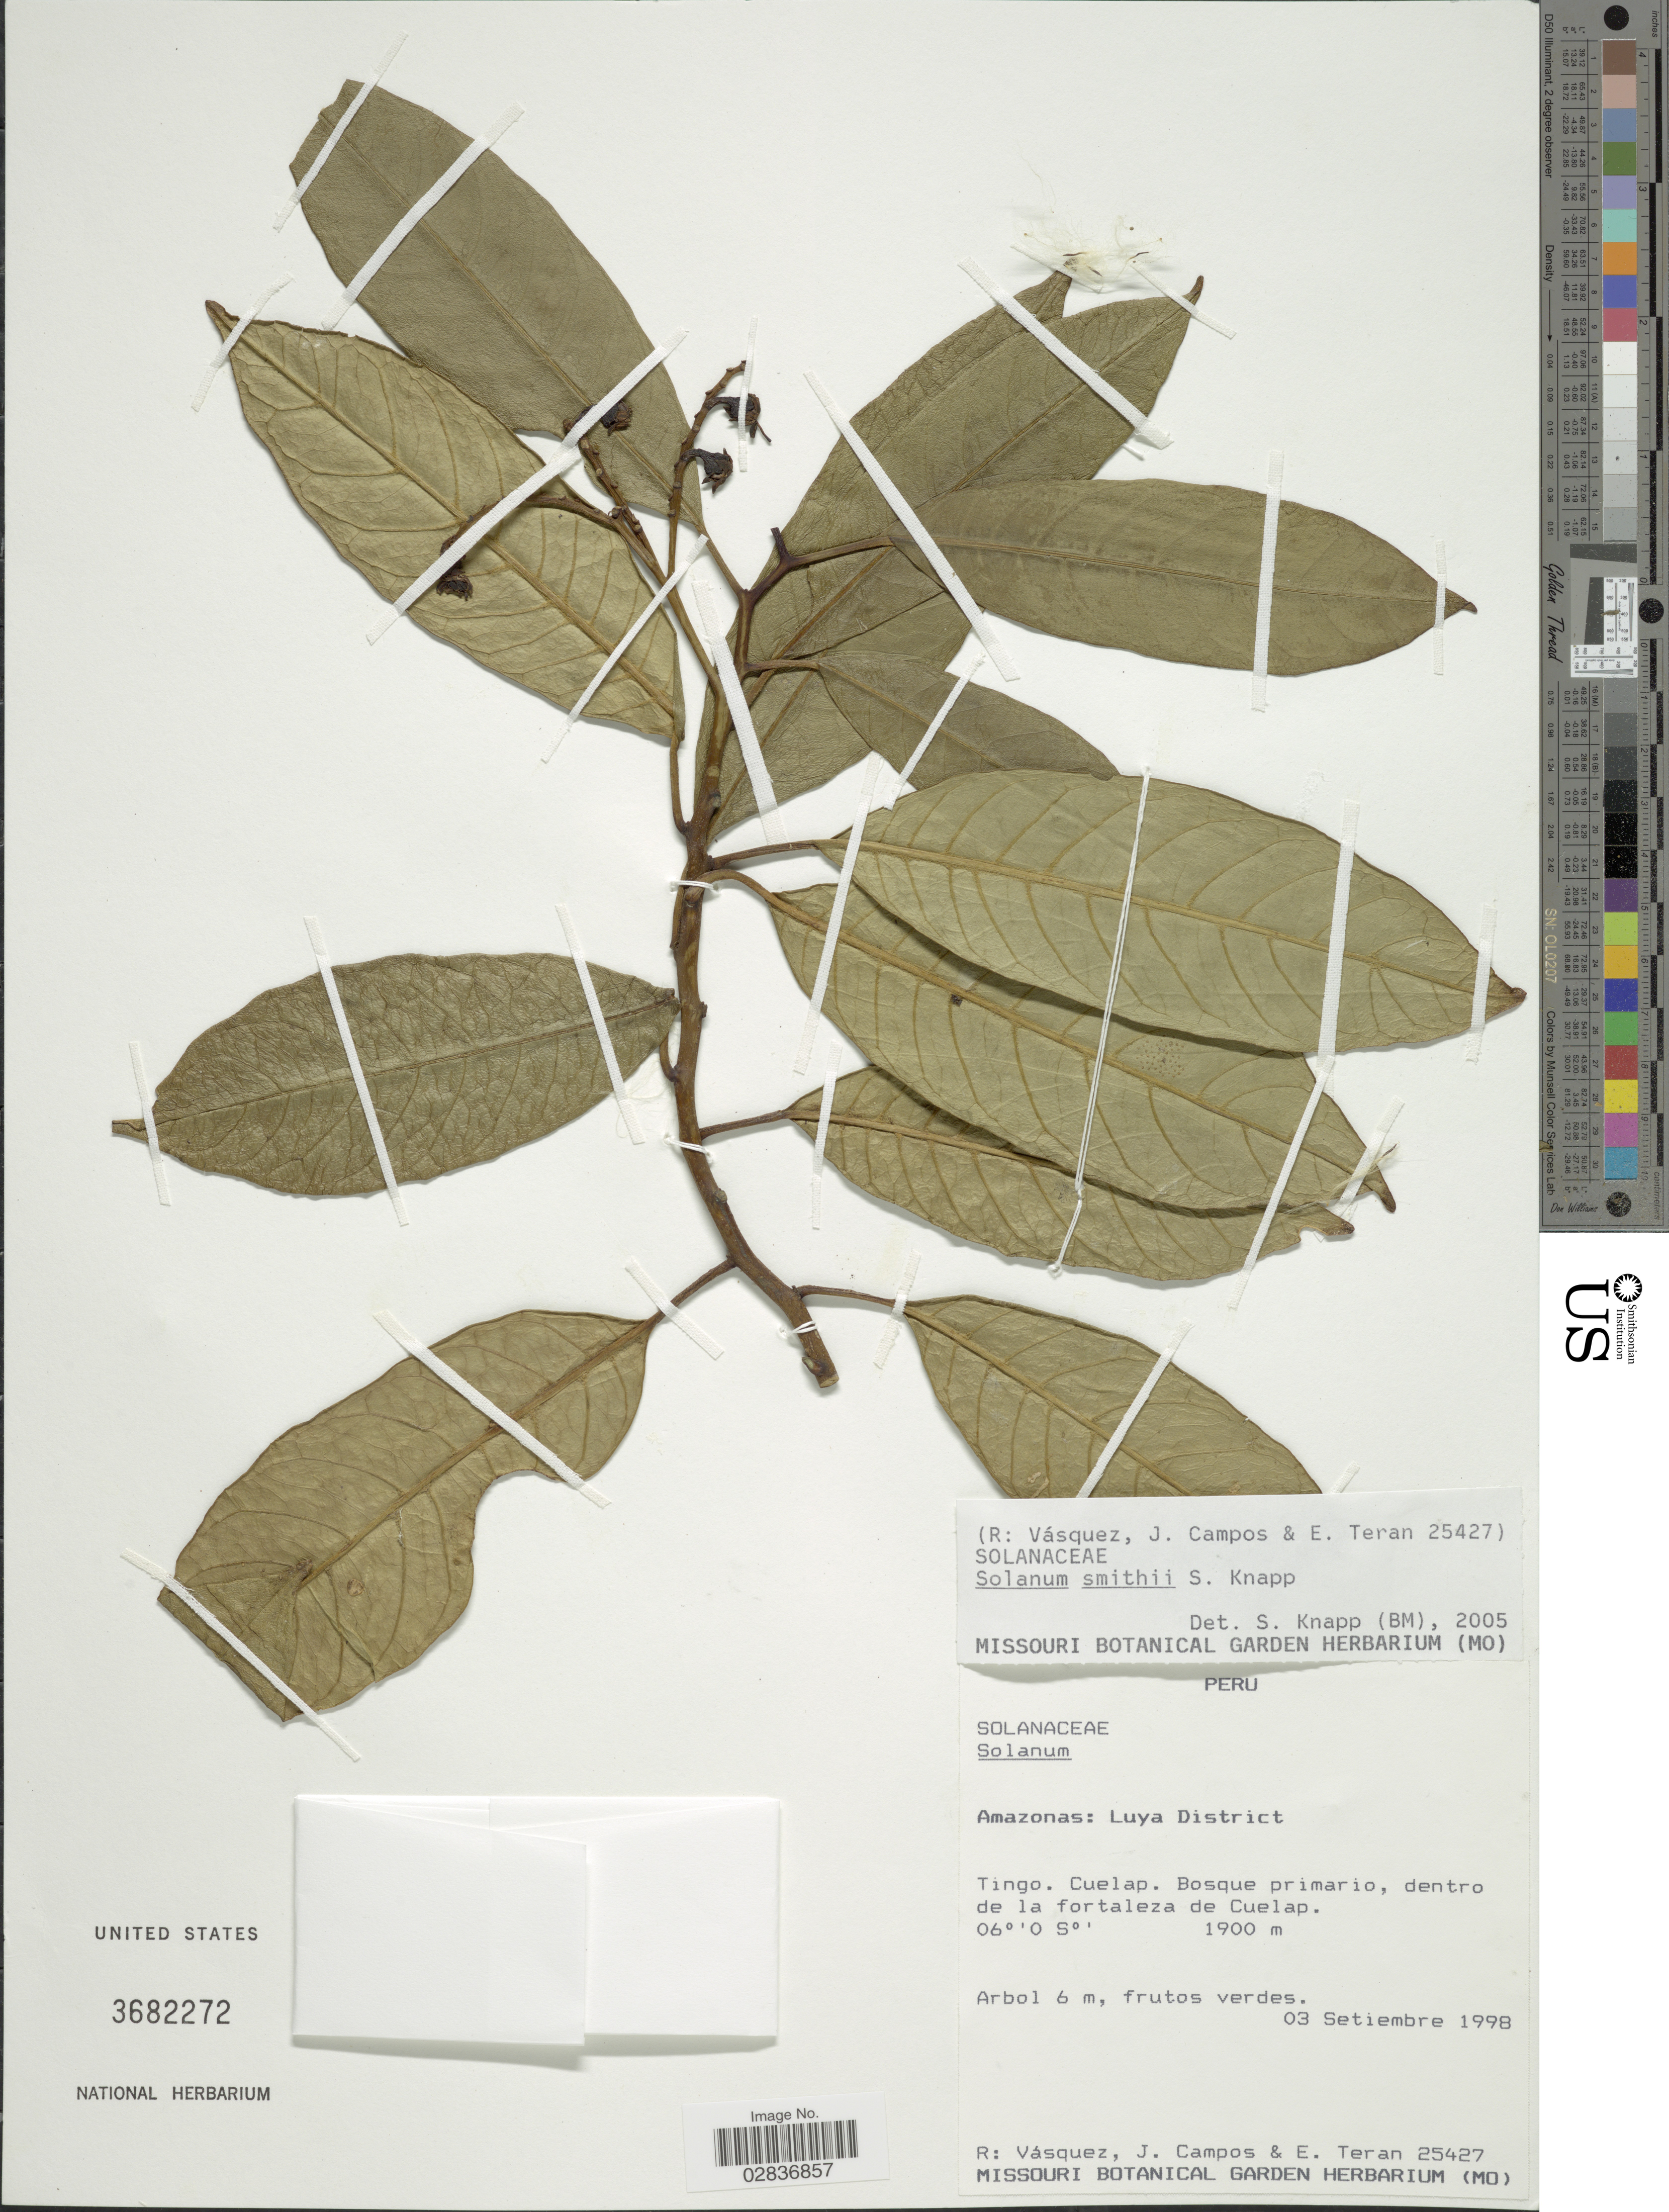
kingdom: Plantae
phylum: Tracheophyta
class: Magnoliopsida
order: Solanales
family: Solanaceae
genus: Solanum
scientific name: Solanum smithii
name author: S. Knapp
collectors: R. Vásquez, J. Campos & E. Teran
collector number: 25427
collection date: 1998-09-03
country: Peru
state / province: Amazonas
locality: Luya District, Tingo. Cuelap. Bosque primario, dentro de la Fortaleza de Cuelap.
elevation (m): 1900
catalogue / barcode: US 3682272